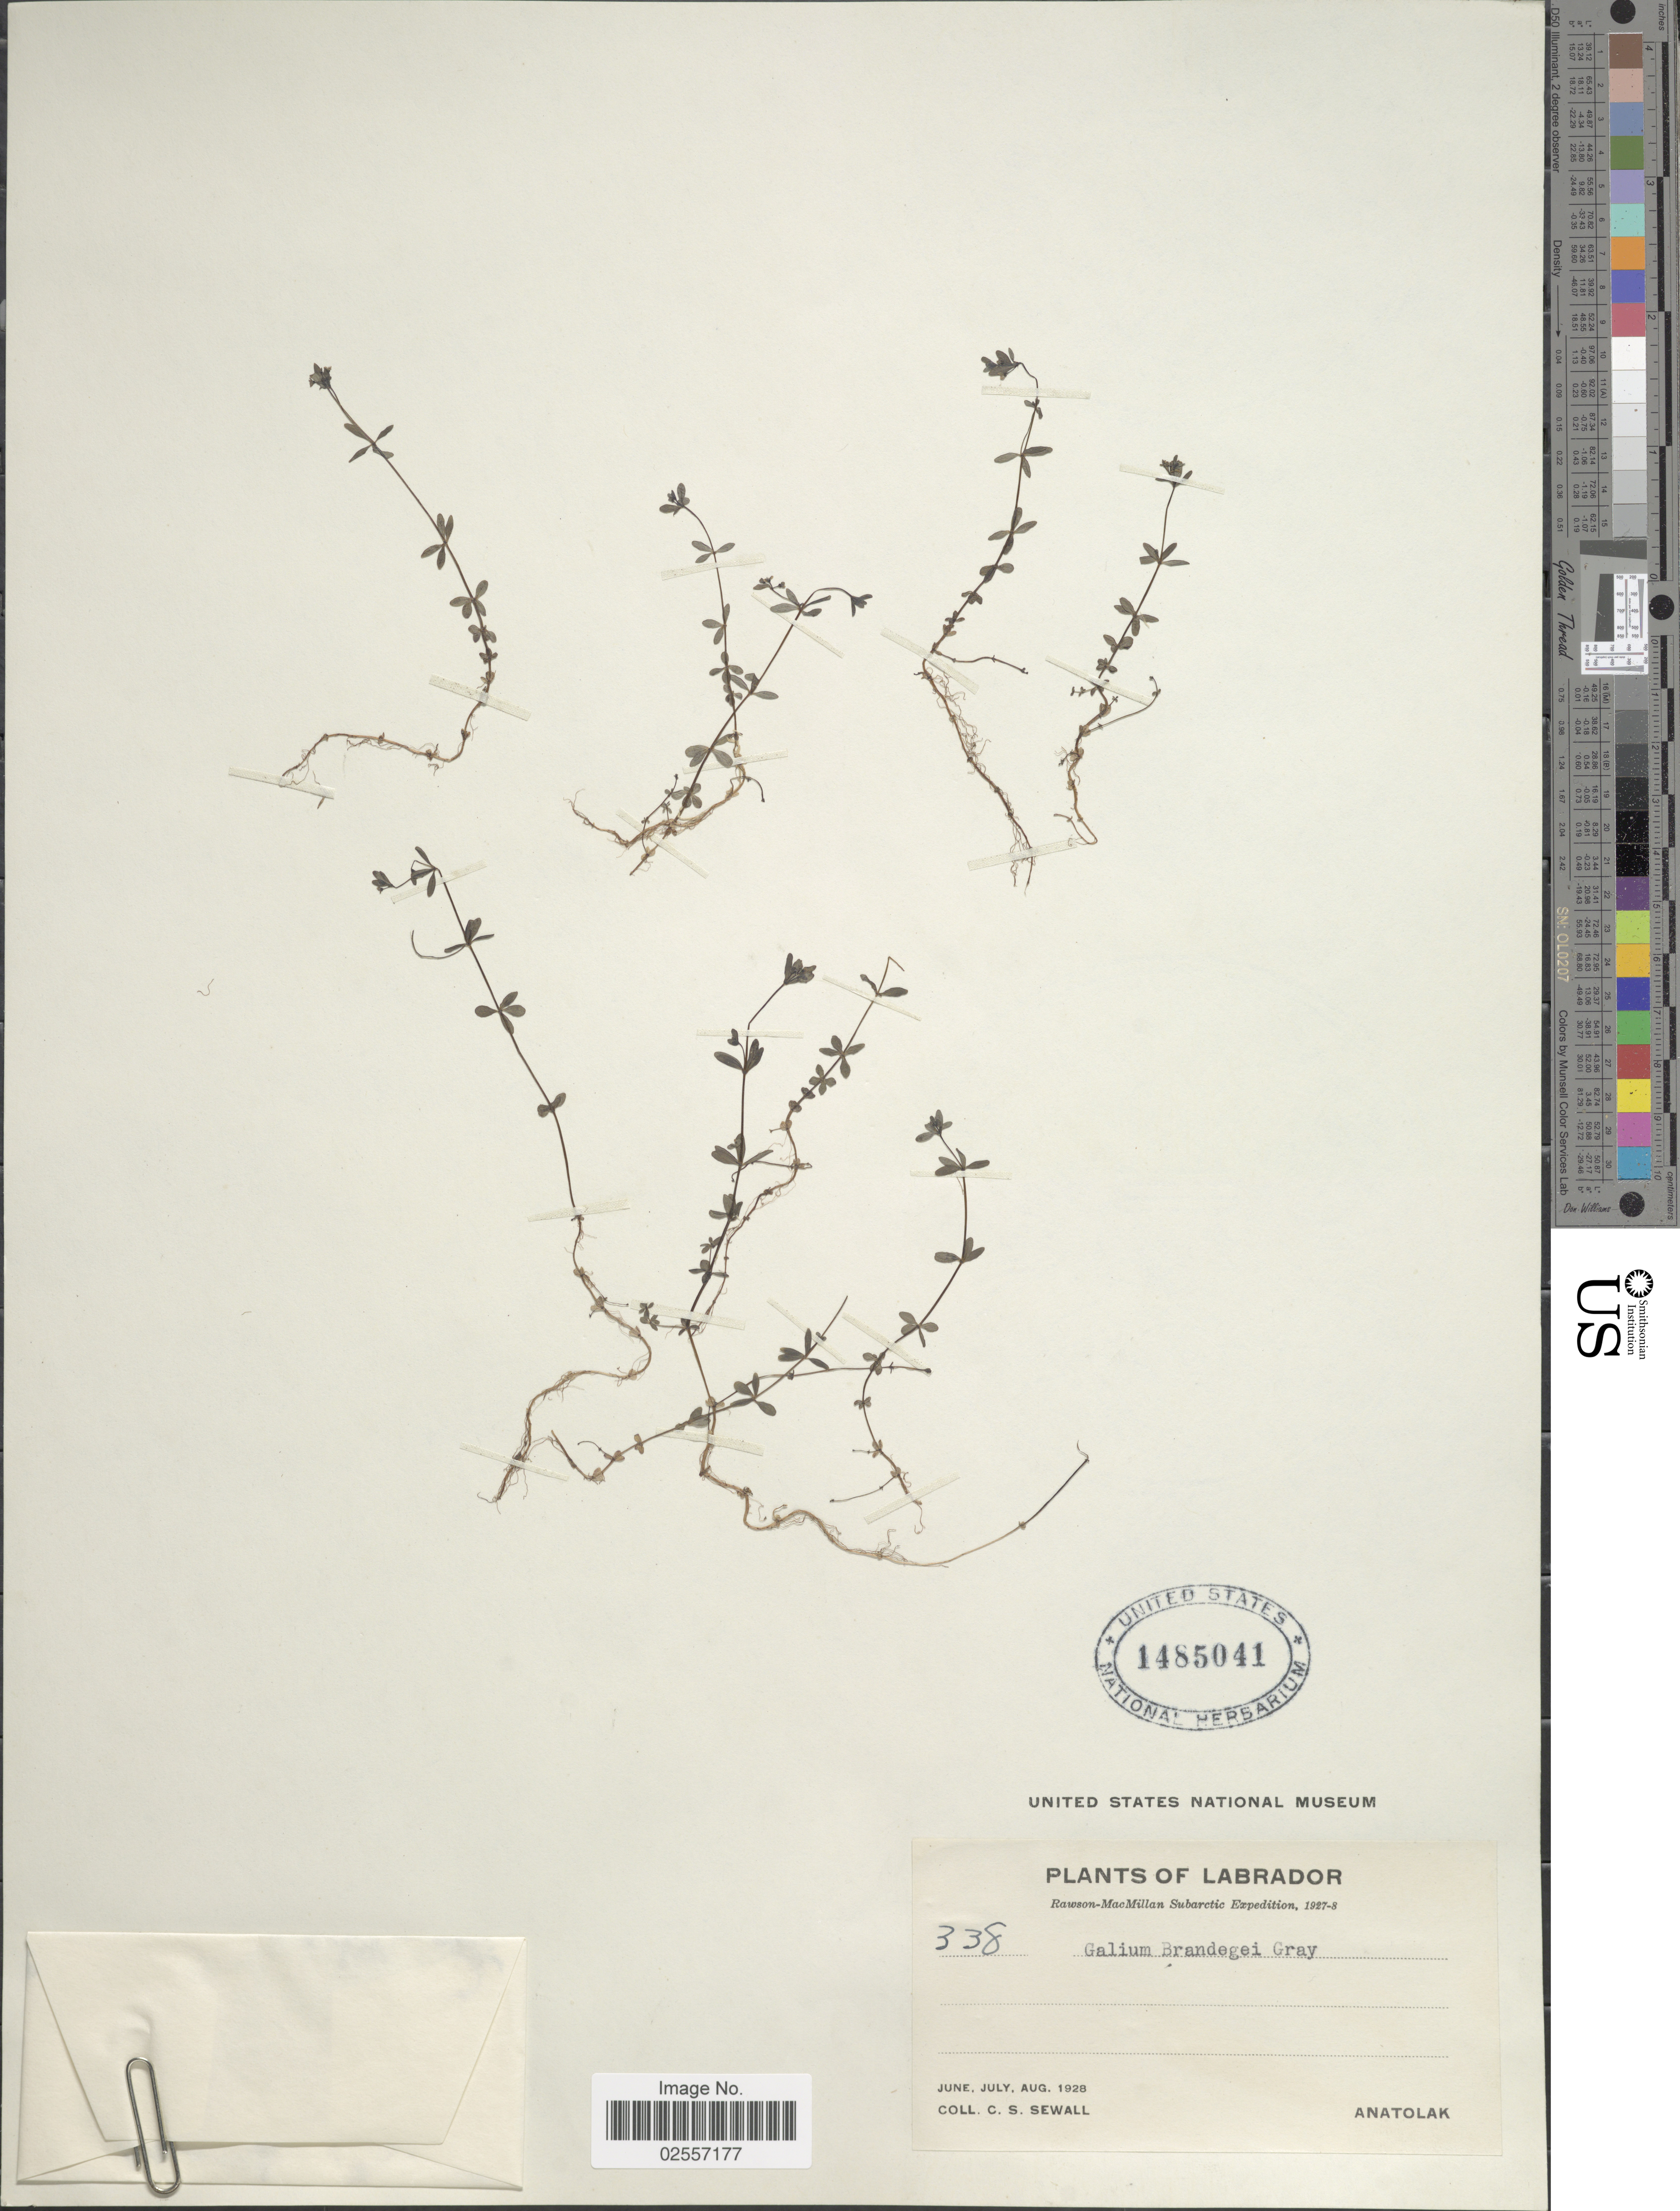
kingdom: Plantae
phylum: Tracheophyta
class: Magnoliopsida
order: Gentianales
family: Rubiaceae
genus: Galium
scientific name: Galium brandegeei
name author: A. Gray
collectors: C. Sewall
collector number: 338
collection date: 1928-06/1928-08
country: Canada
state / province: Newfoundland and Labrador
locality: Labrador. Anatolak.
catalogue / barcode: US 1485041